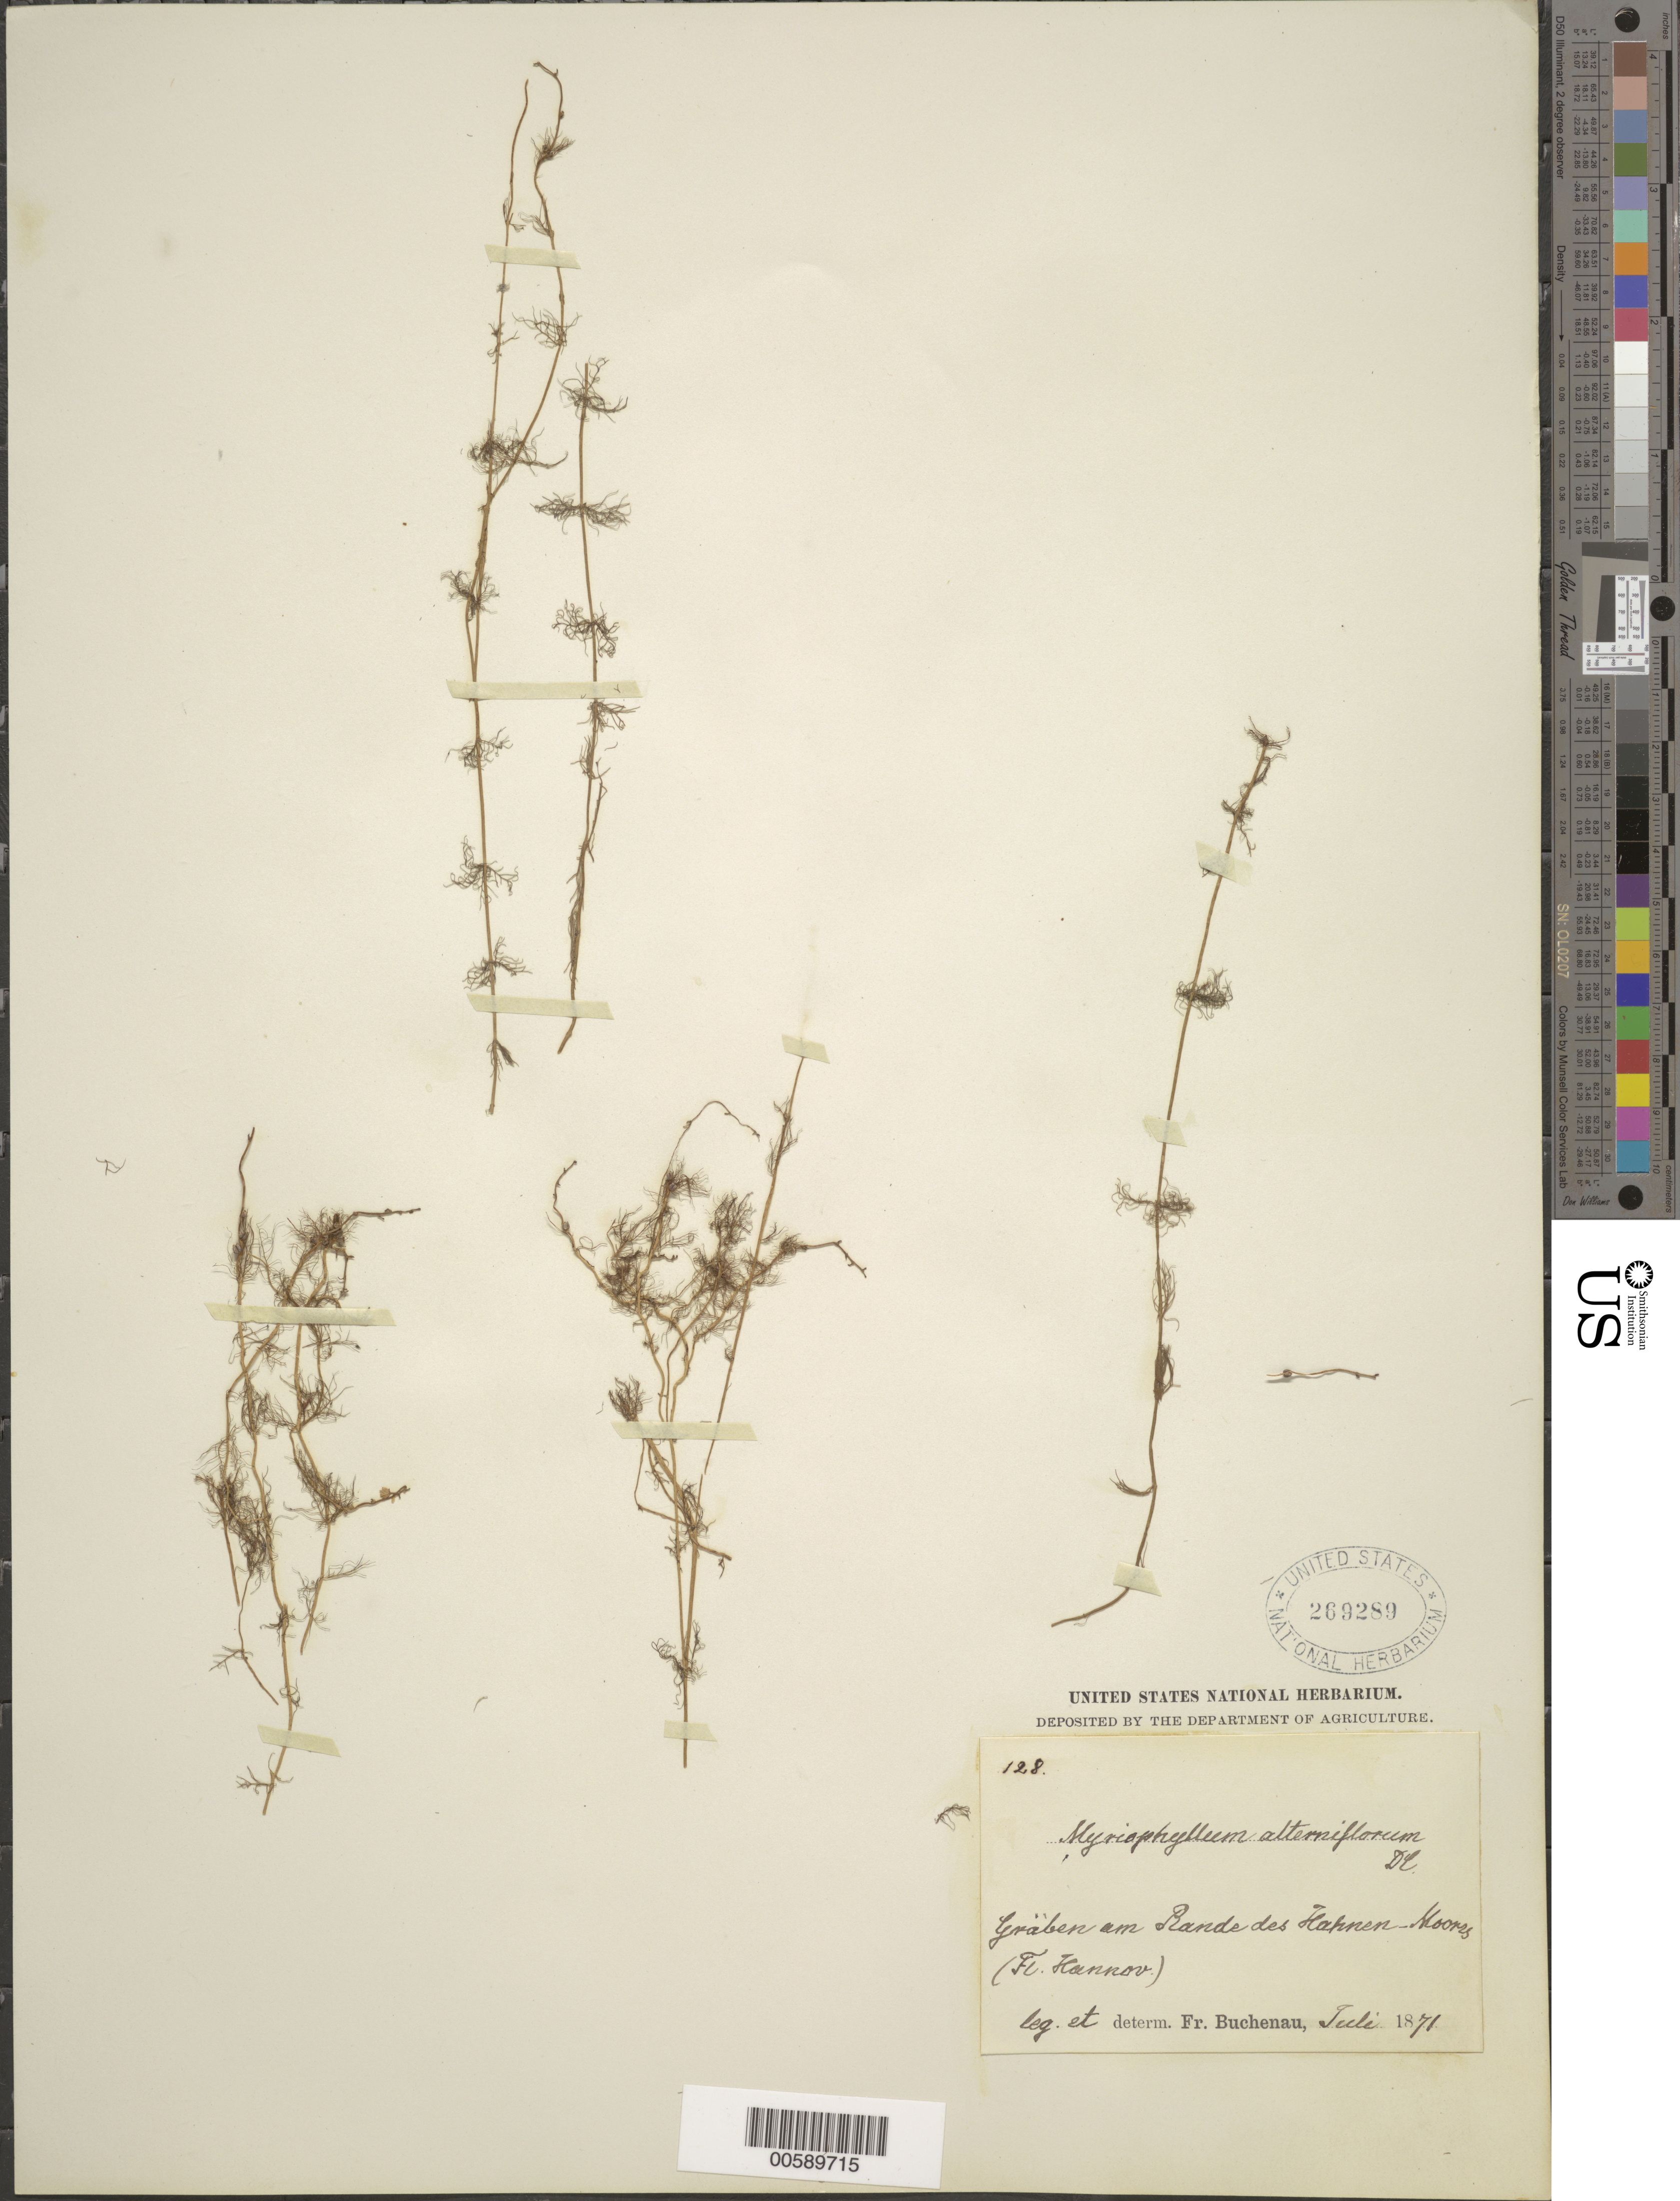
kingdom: Plantae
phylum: Tracheophyta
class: Magnoliopsida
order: Saxifragales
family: Haloragaceae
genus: Myriophyllum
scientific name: Myriophyllum alterniflorum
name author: DC.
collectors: F. Buchenau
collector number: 128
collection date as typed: Jul 1871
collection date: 1871-07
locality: Moores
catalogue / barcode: US 269289